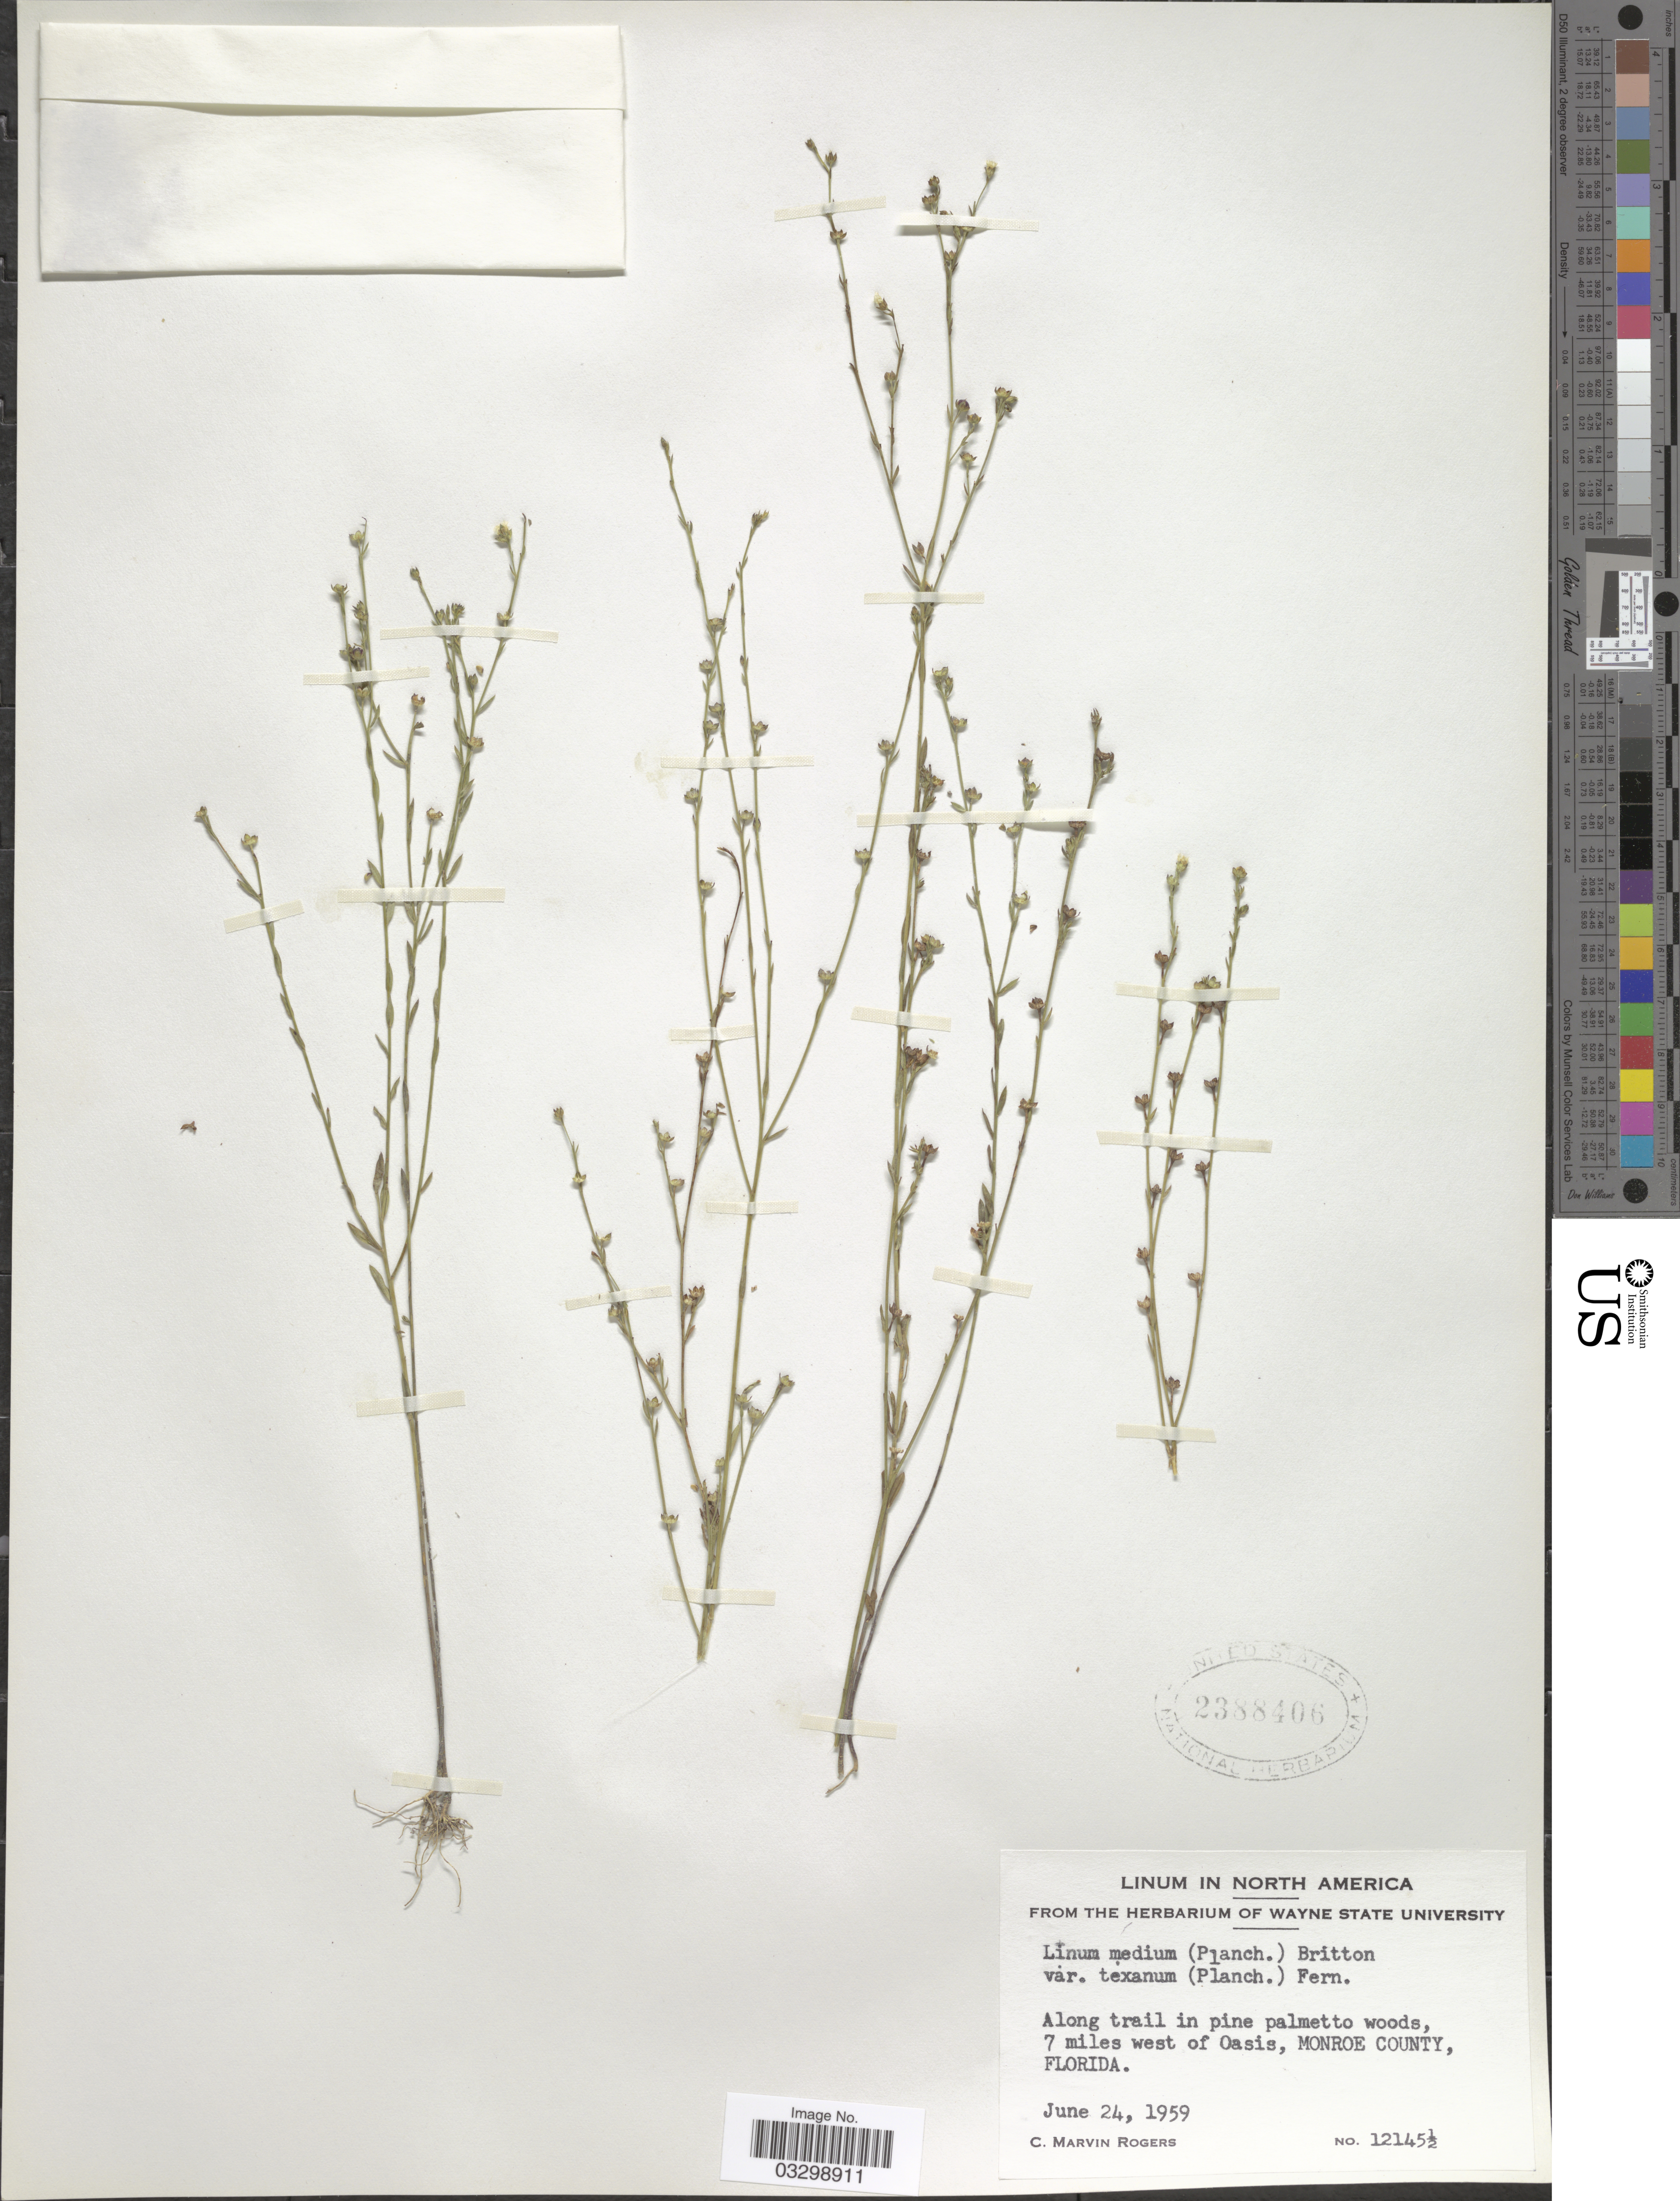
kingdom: Plantae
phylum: Tracheophyta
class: Magnoliopsida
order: Malpighiales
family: Linaceae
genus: Linum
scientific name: Linum medium var. texanum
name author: (Planch.) Fernald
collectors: C. M. Rogers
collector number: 12145½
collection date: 1959-06-24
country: United States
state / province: Florida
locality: Along trail in pine palmetto woods, 7 miles west of Oasis, Monroe County.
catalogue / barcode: US 2388406